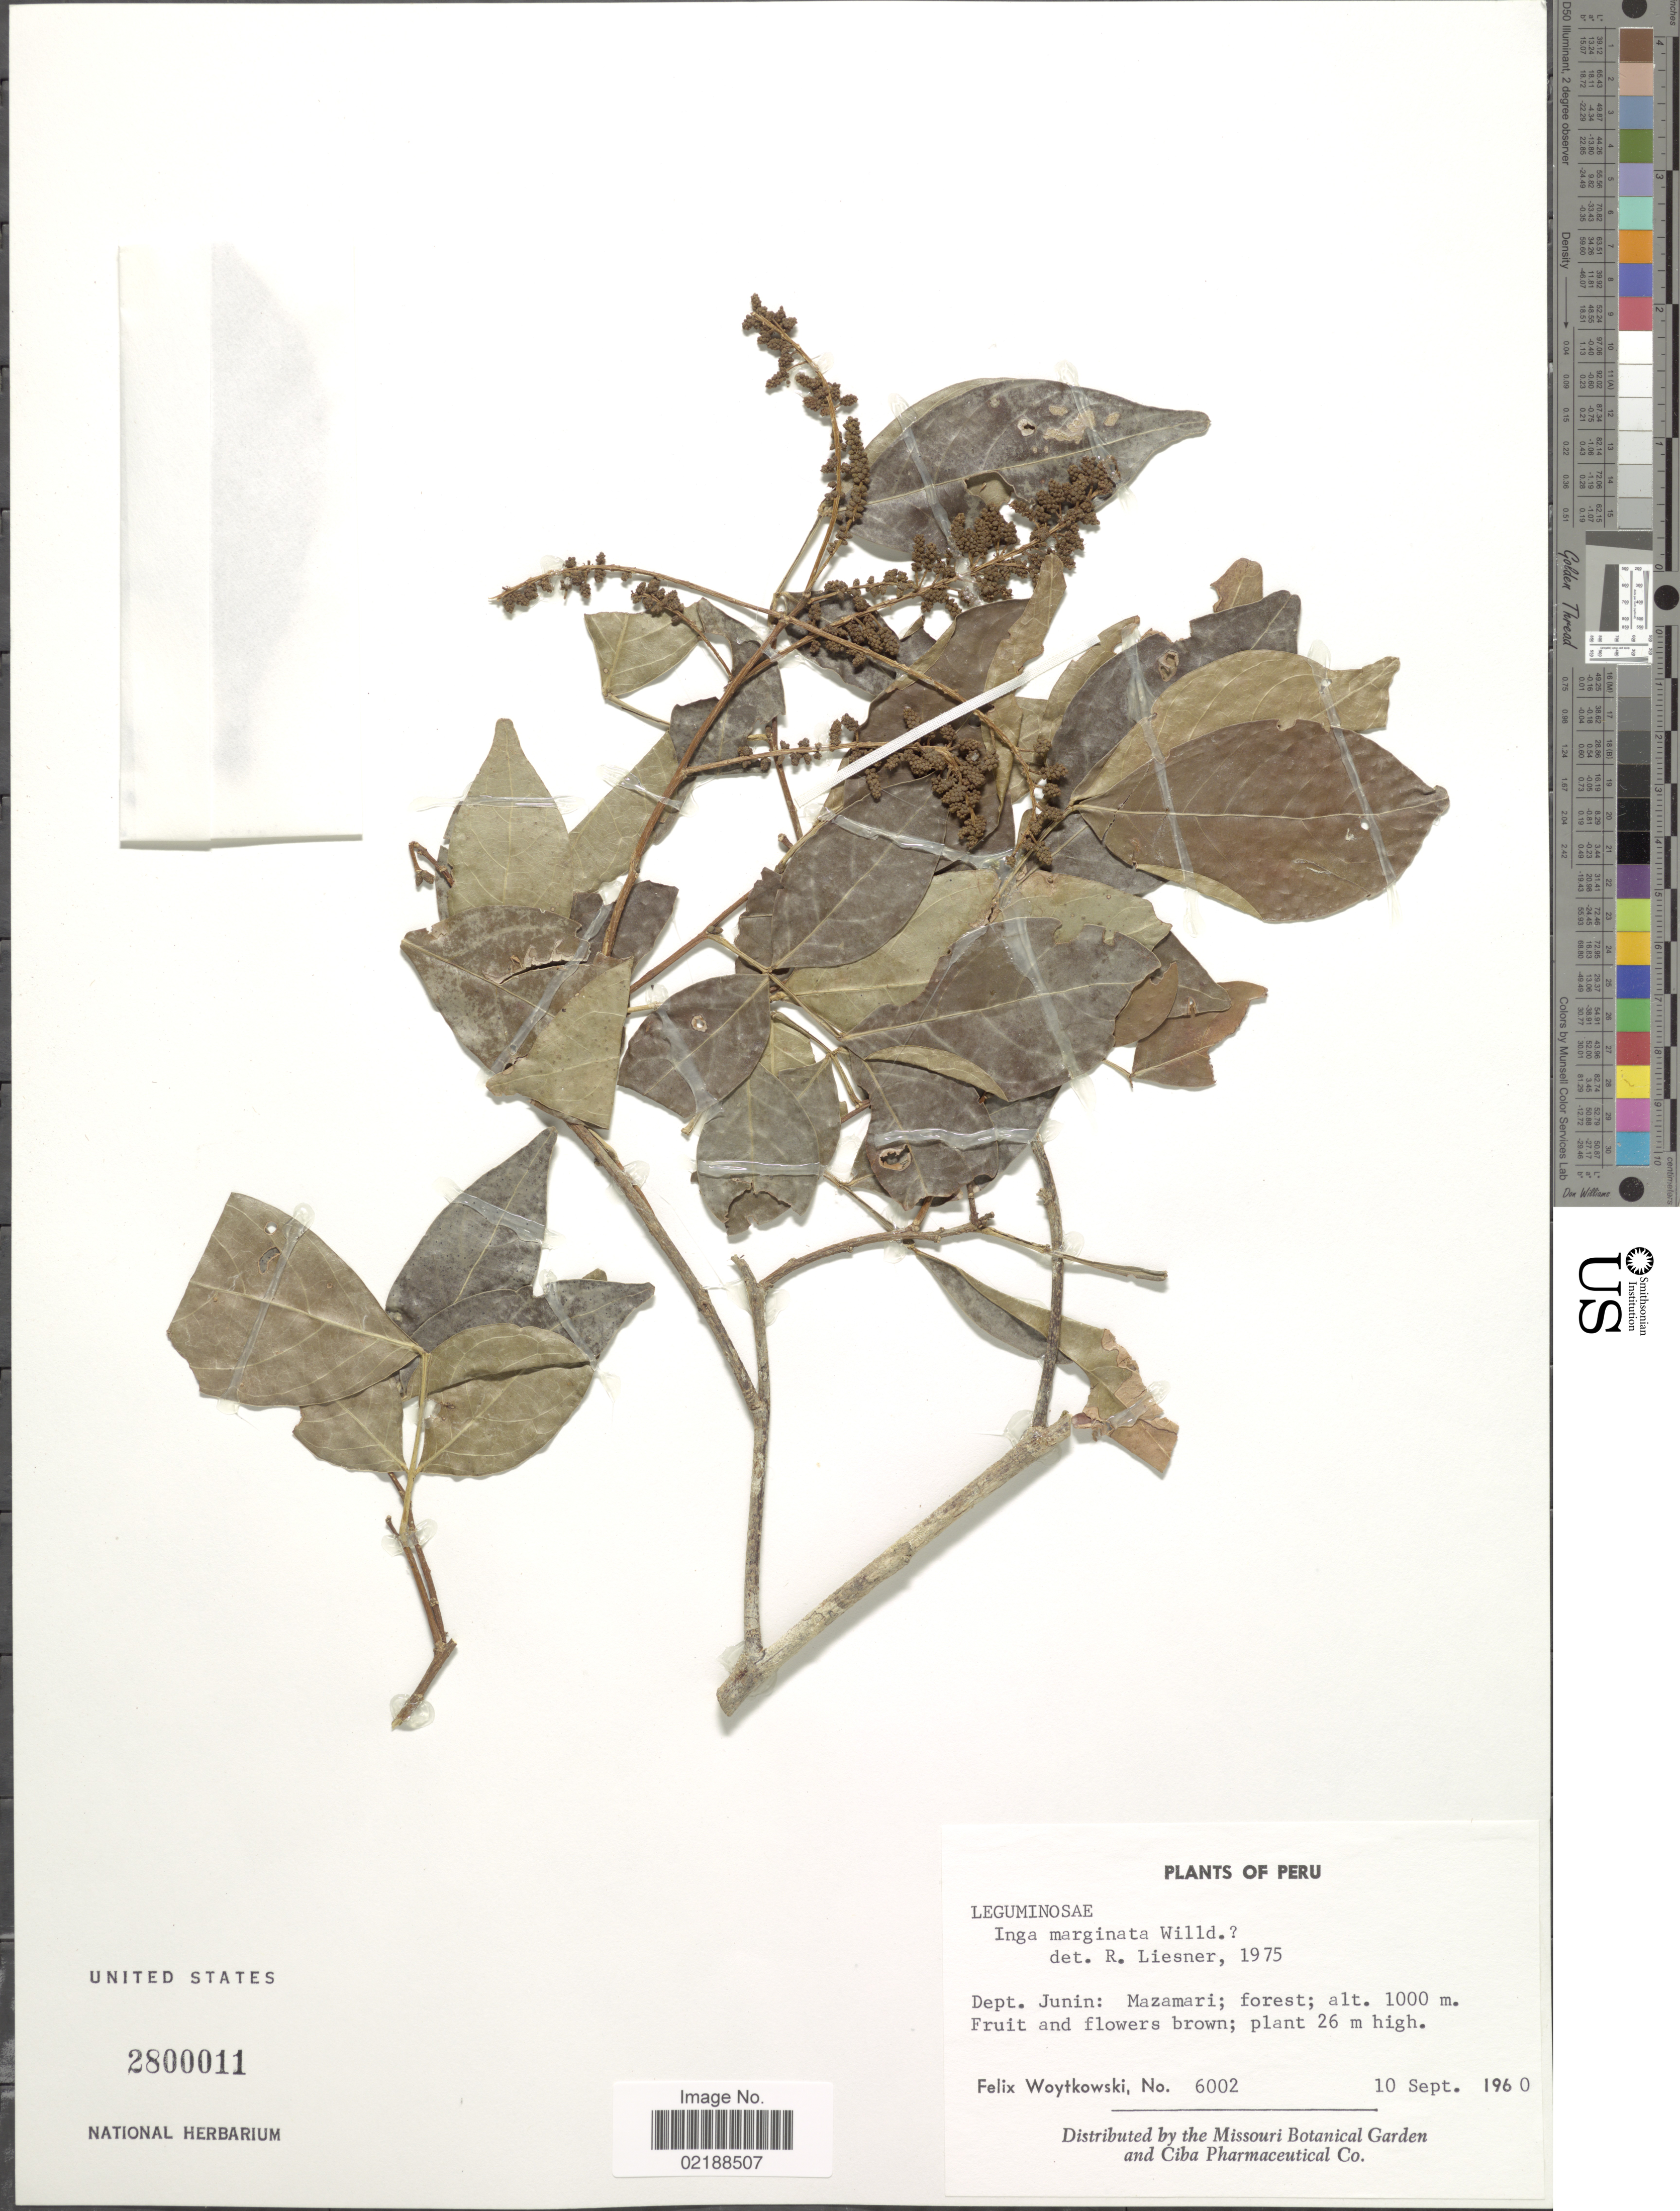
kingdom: Plantae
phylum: Tracheophyta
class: Magnoliopsida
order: Fabales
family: Fabaceae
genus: Inga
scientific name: Inga marginata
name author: Willd.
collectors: F. Woytkowski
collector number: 6002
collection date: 1960-09-10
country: Peru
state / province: Junín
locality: Dept. Junin: Mazamari; forest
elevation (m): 1000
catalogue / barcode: US 2800011